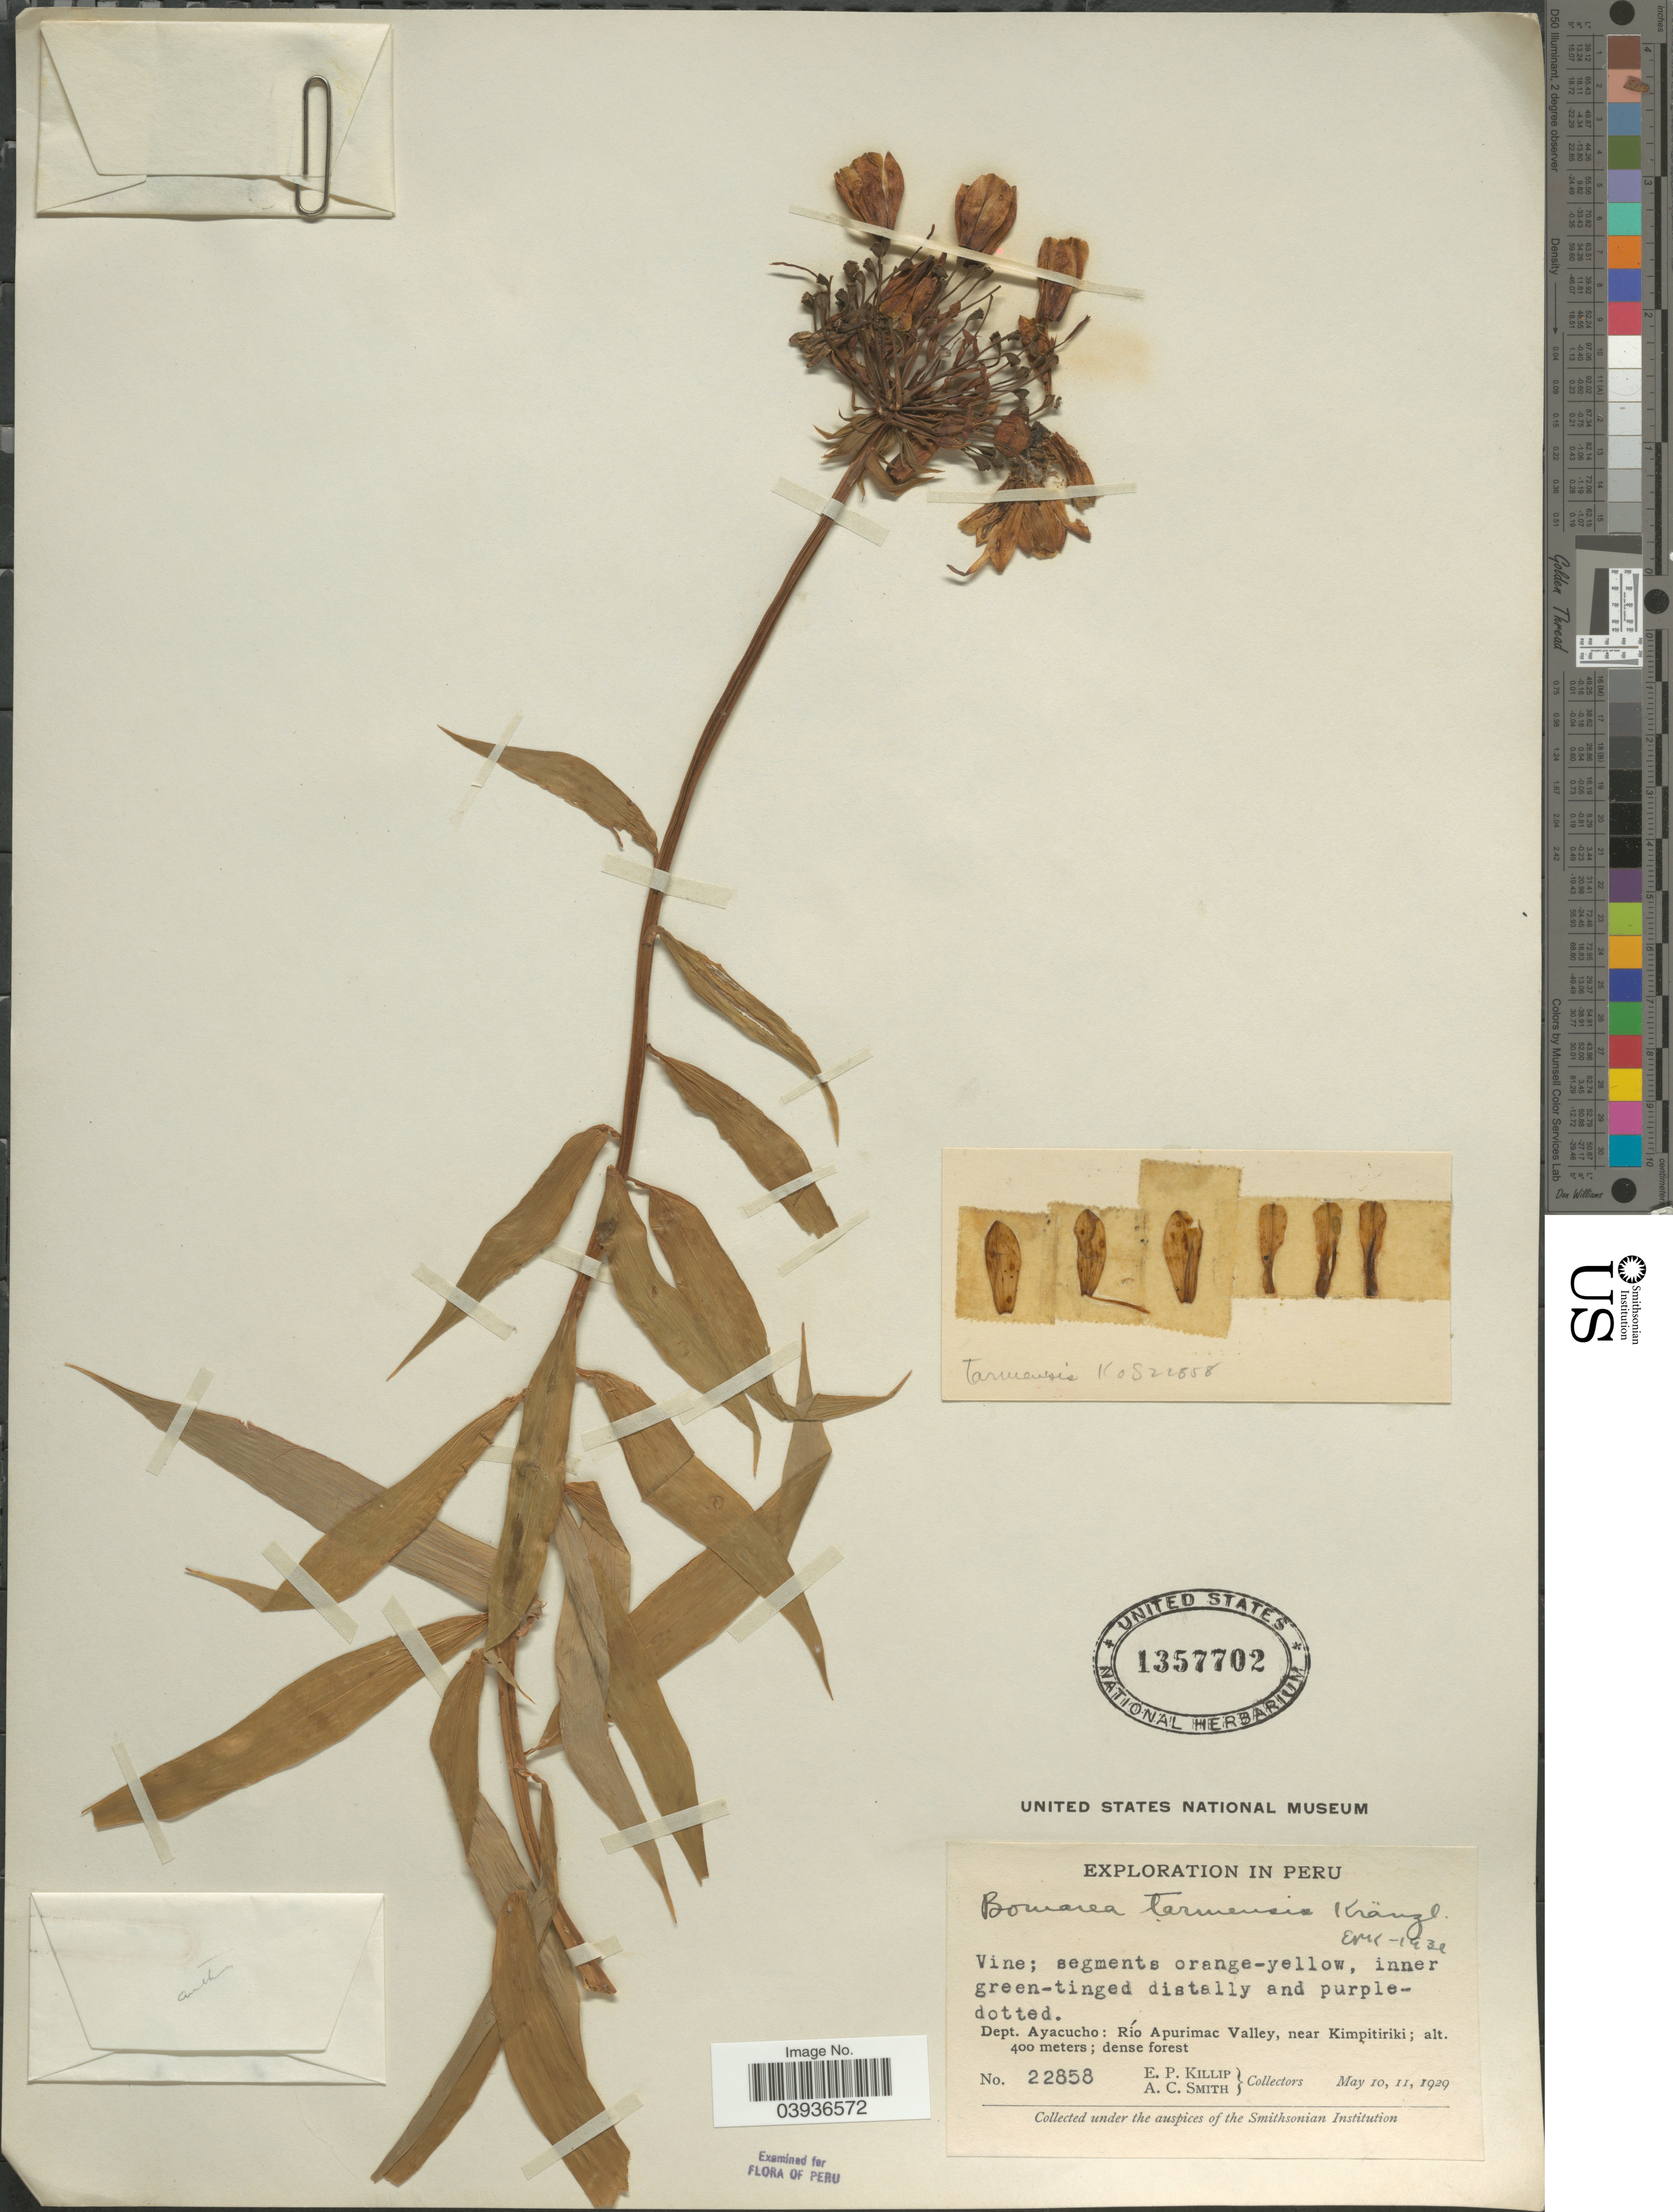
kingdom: Plantae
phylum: Tracheophyta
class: Liliopsida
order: Liliales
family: Alstroemeriaceae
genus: Bomarea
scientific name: Bomarea tarmensis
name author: Kraenzl.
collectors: E. P. Killip & A. C. Smith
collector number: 22858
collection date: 1929-05-10/1929-05-11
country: Peru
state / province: Ayacucho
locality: Dept. Ayacucho: Río Apurimac Valley, near Kimpitiriki.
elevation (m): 400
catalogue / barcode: US 1357702